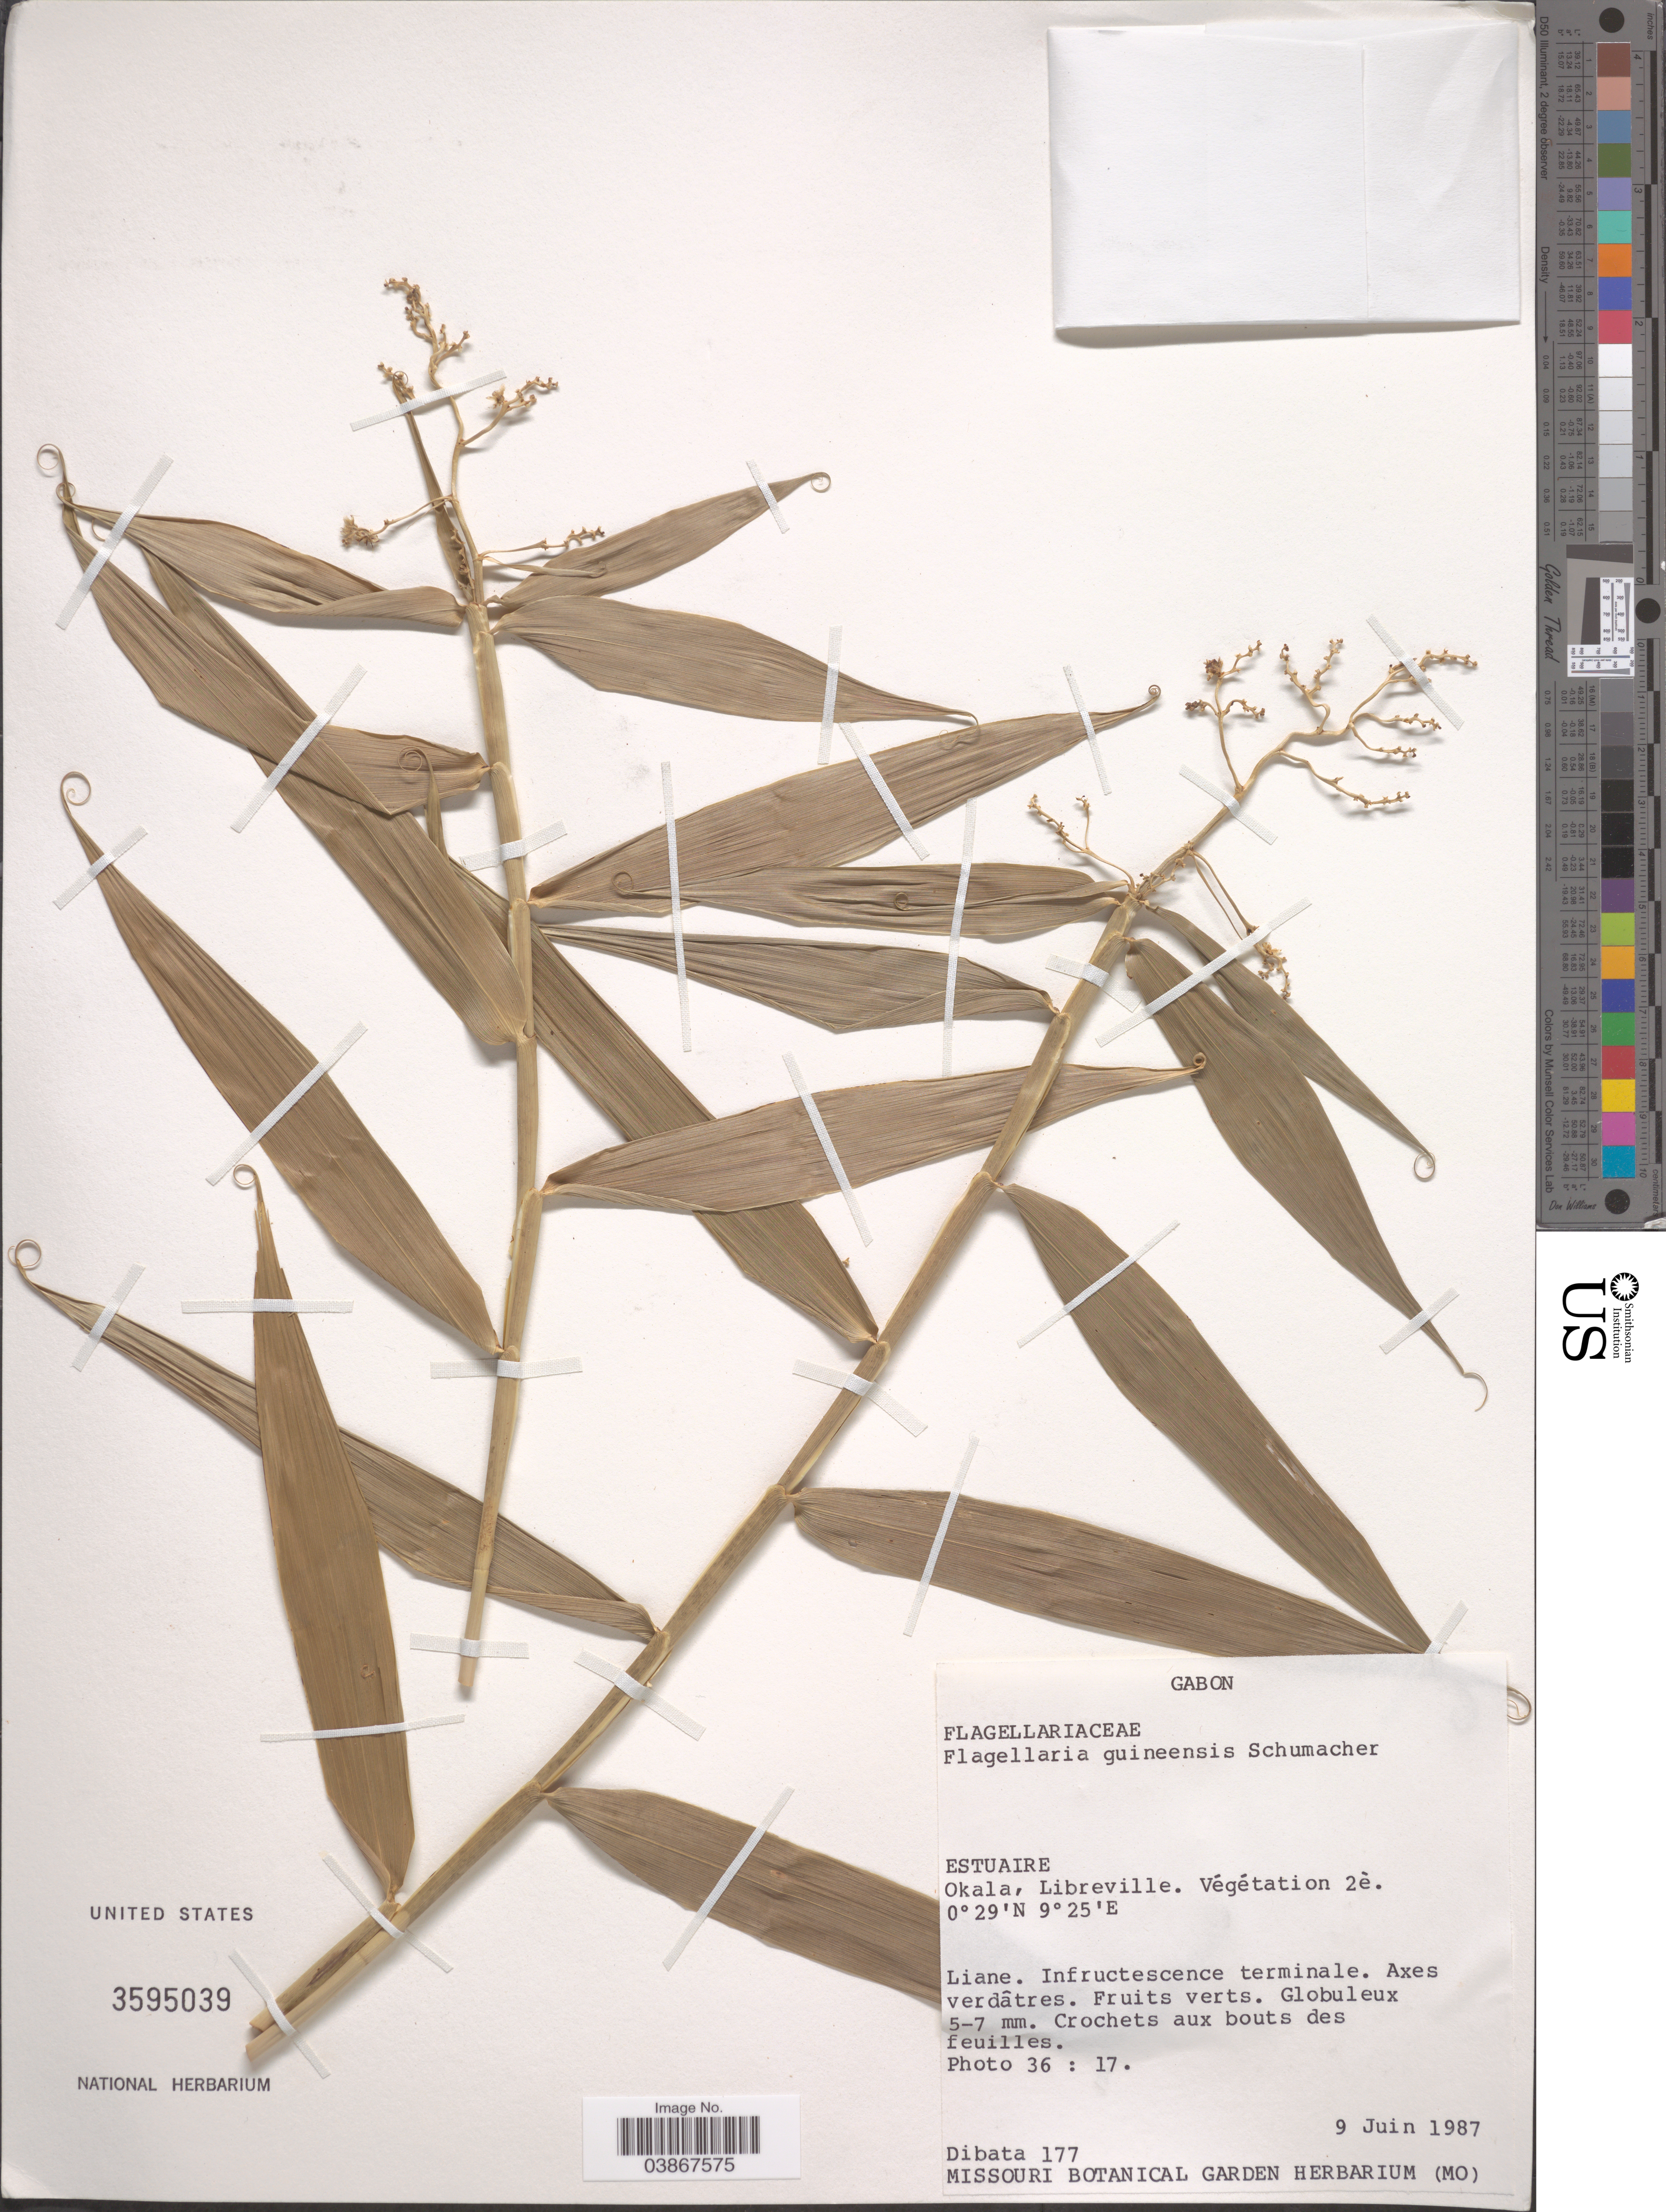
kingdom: Plantae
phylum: Tracheophyta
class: Liliopsida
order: Poales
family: Flagellariaceae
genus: Flagellaria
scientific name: Flagellaria guineensis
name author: Schumach.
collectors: Dibata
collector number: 177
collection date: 1987-06-09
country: Gabon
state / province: Estuaire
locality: Okala, Libreville.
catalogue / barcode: US 3595039